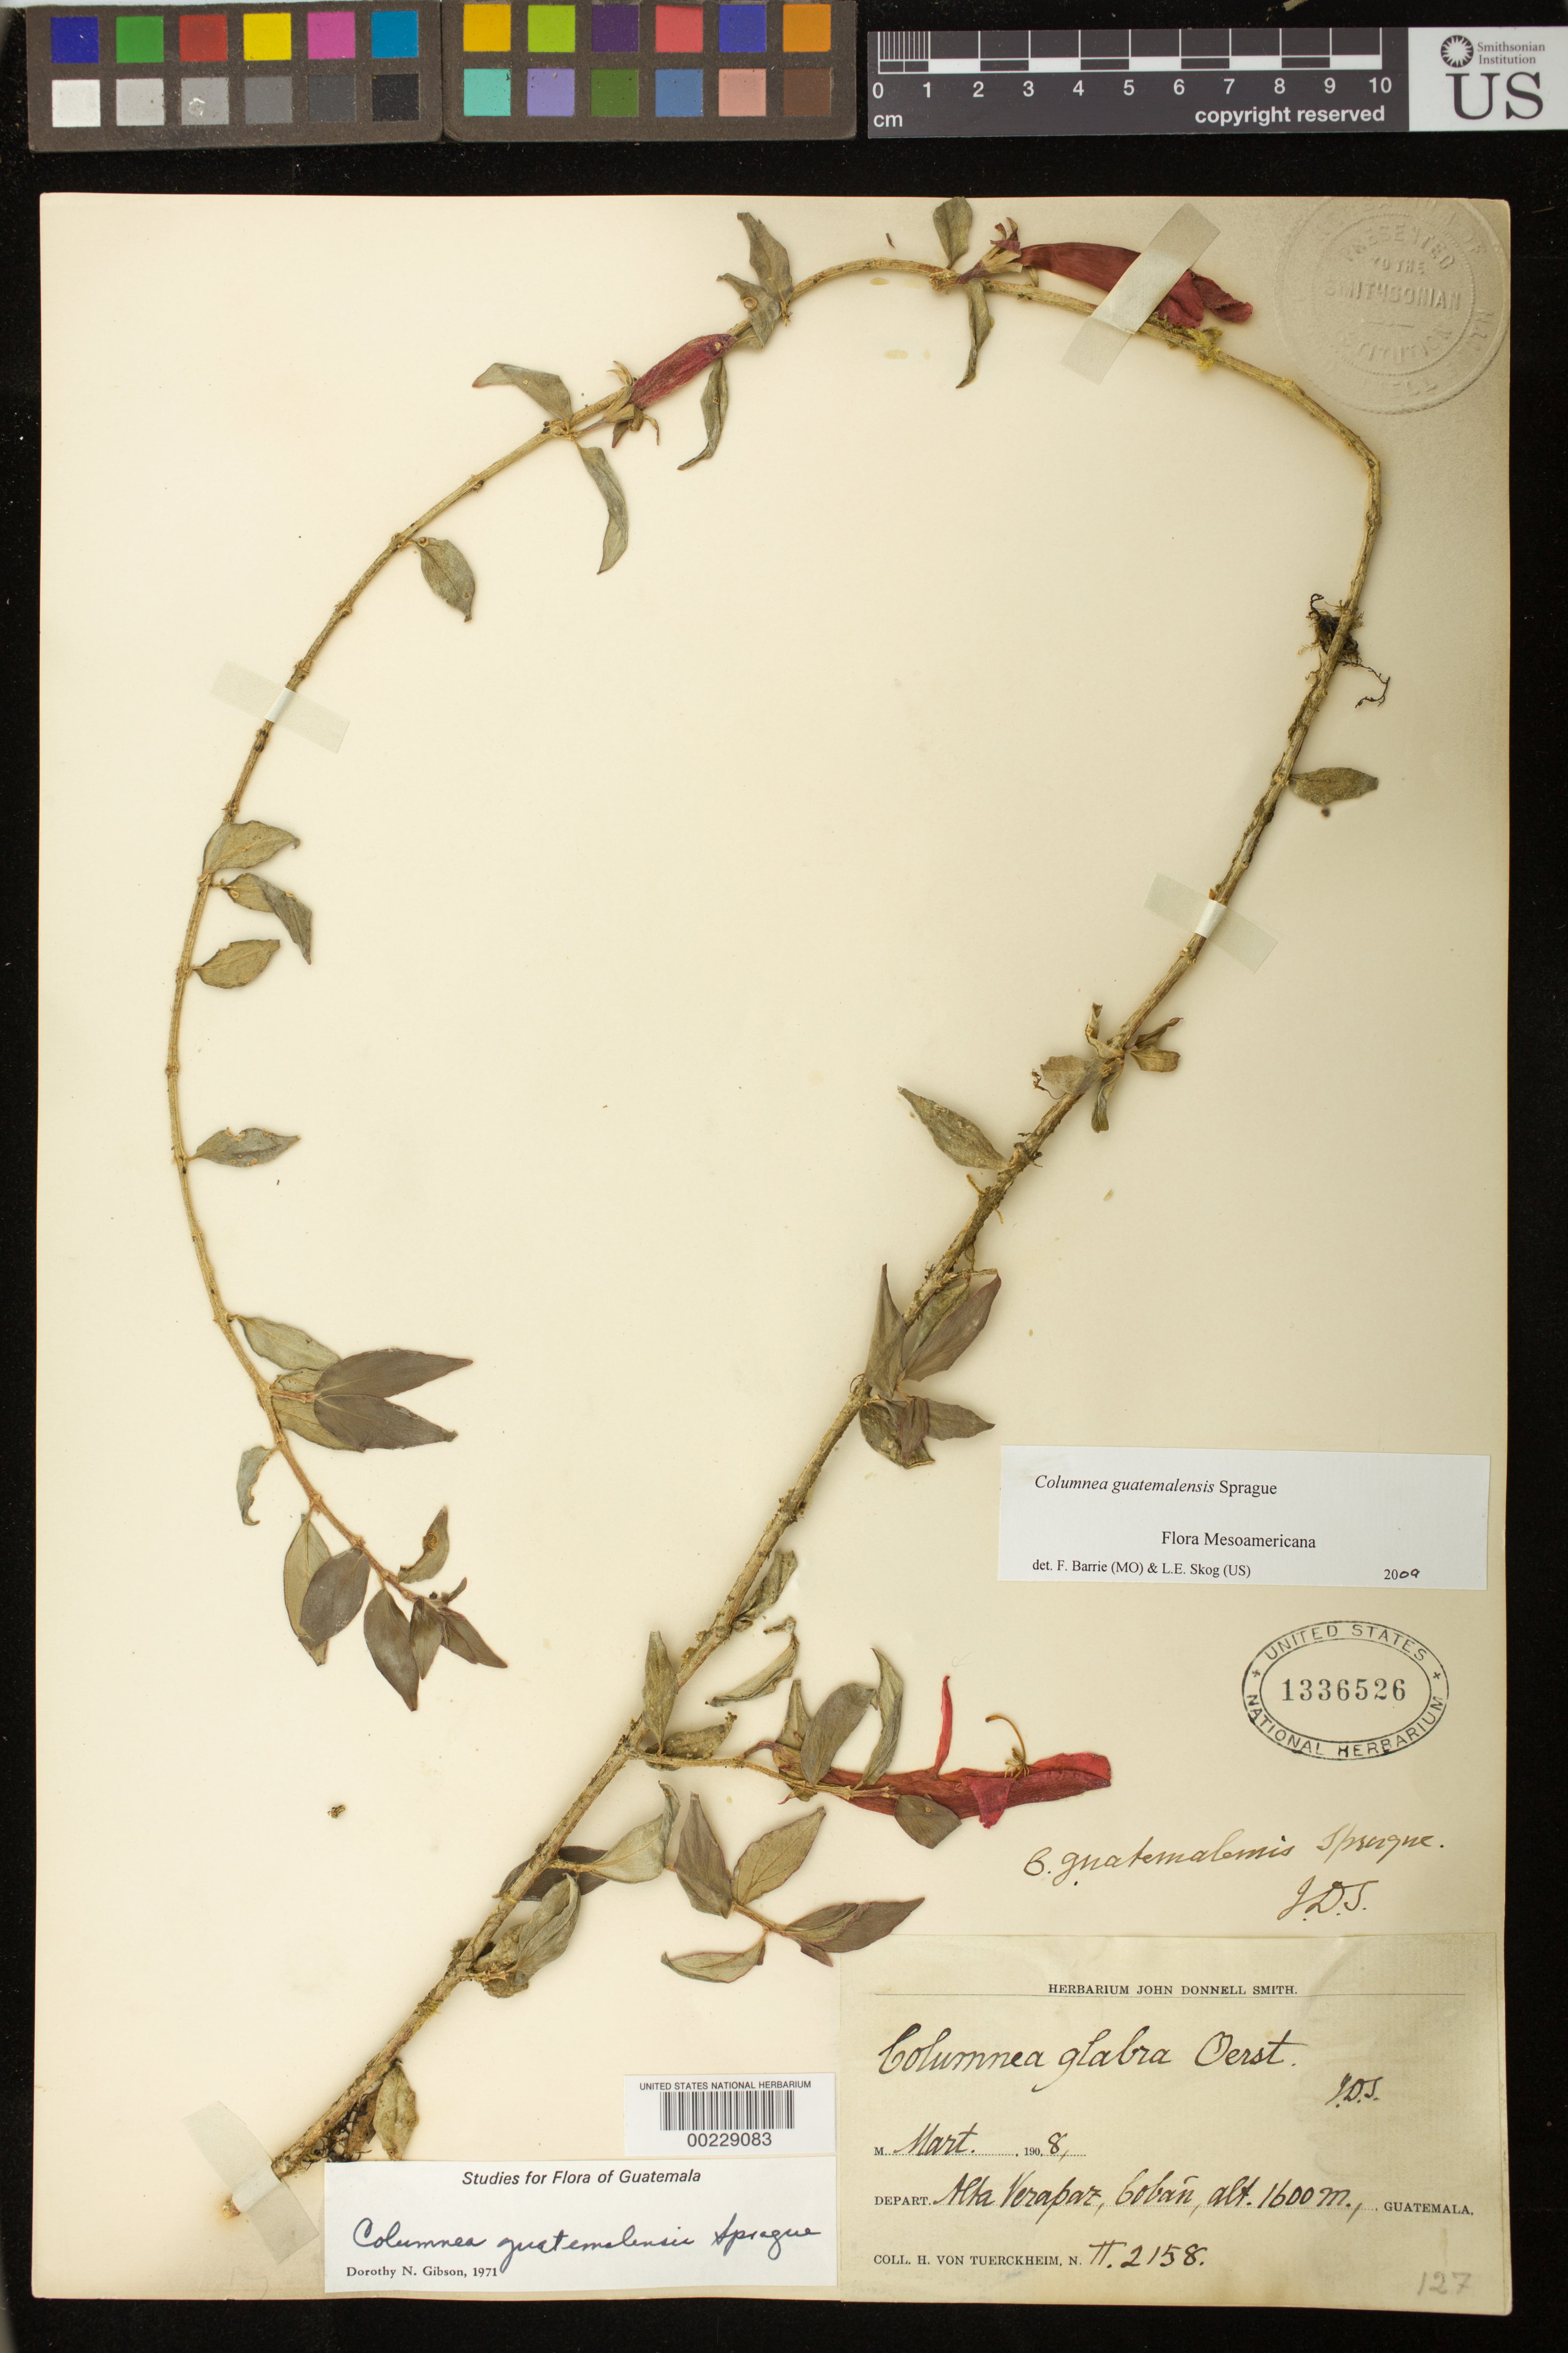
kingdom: Plantae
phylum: Tracheophyta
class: Magnoliopsida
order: Lamiales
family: Gesneriaceae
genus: Columnea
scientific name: Columnea guatemalensis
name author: Sprague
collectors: H. von Türckheim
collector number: II 2158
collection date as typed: Mar 1908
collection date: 1908-03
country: Guatemala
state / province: Alta Verapaz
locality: Coban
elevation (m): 1600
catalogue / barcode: US 1336526